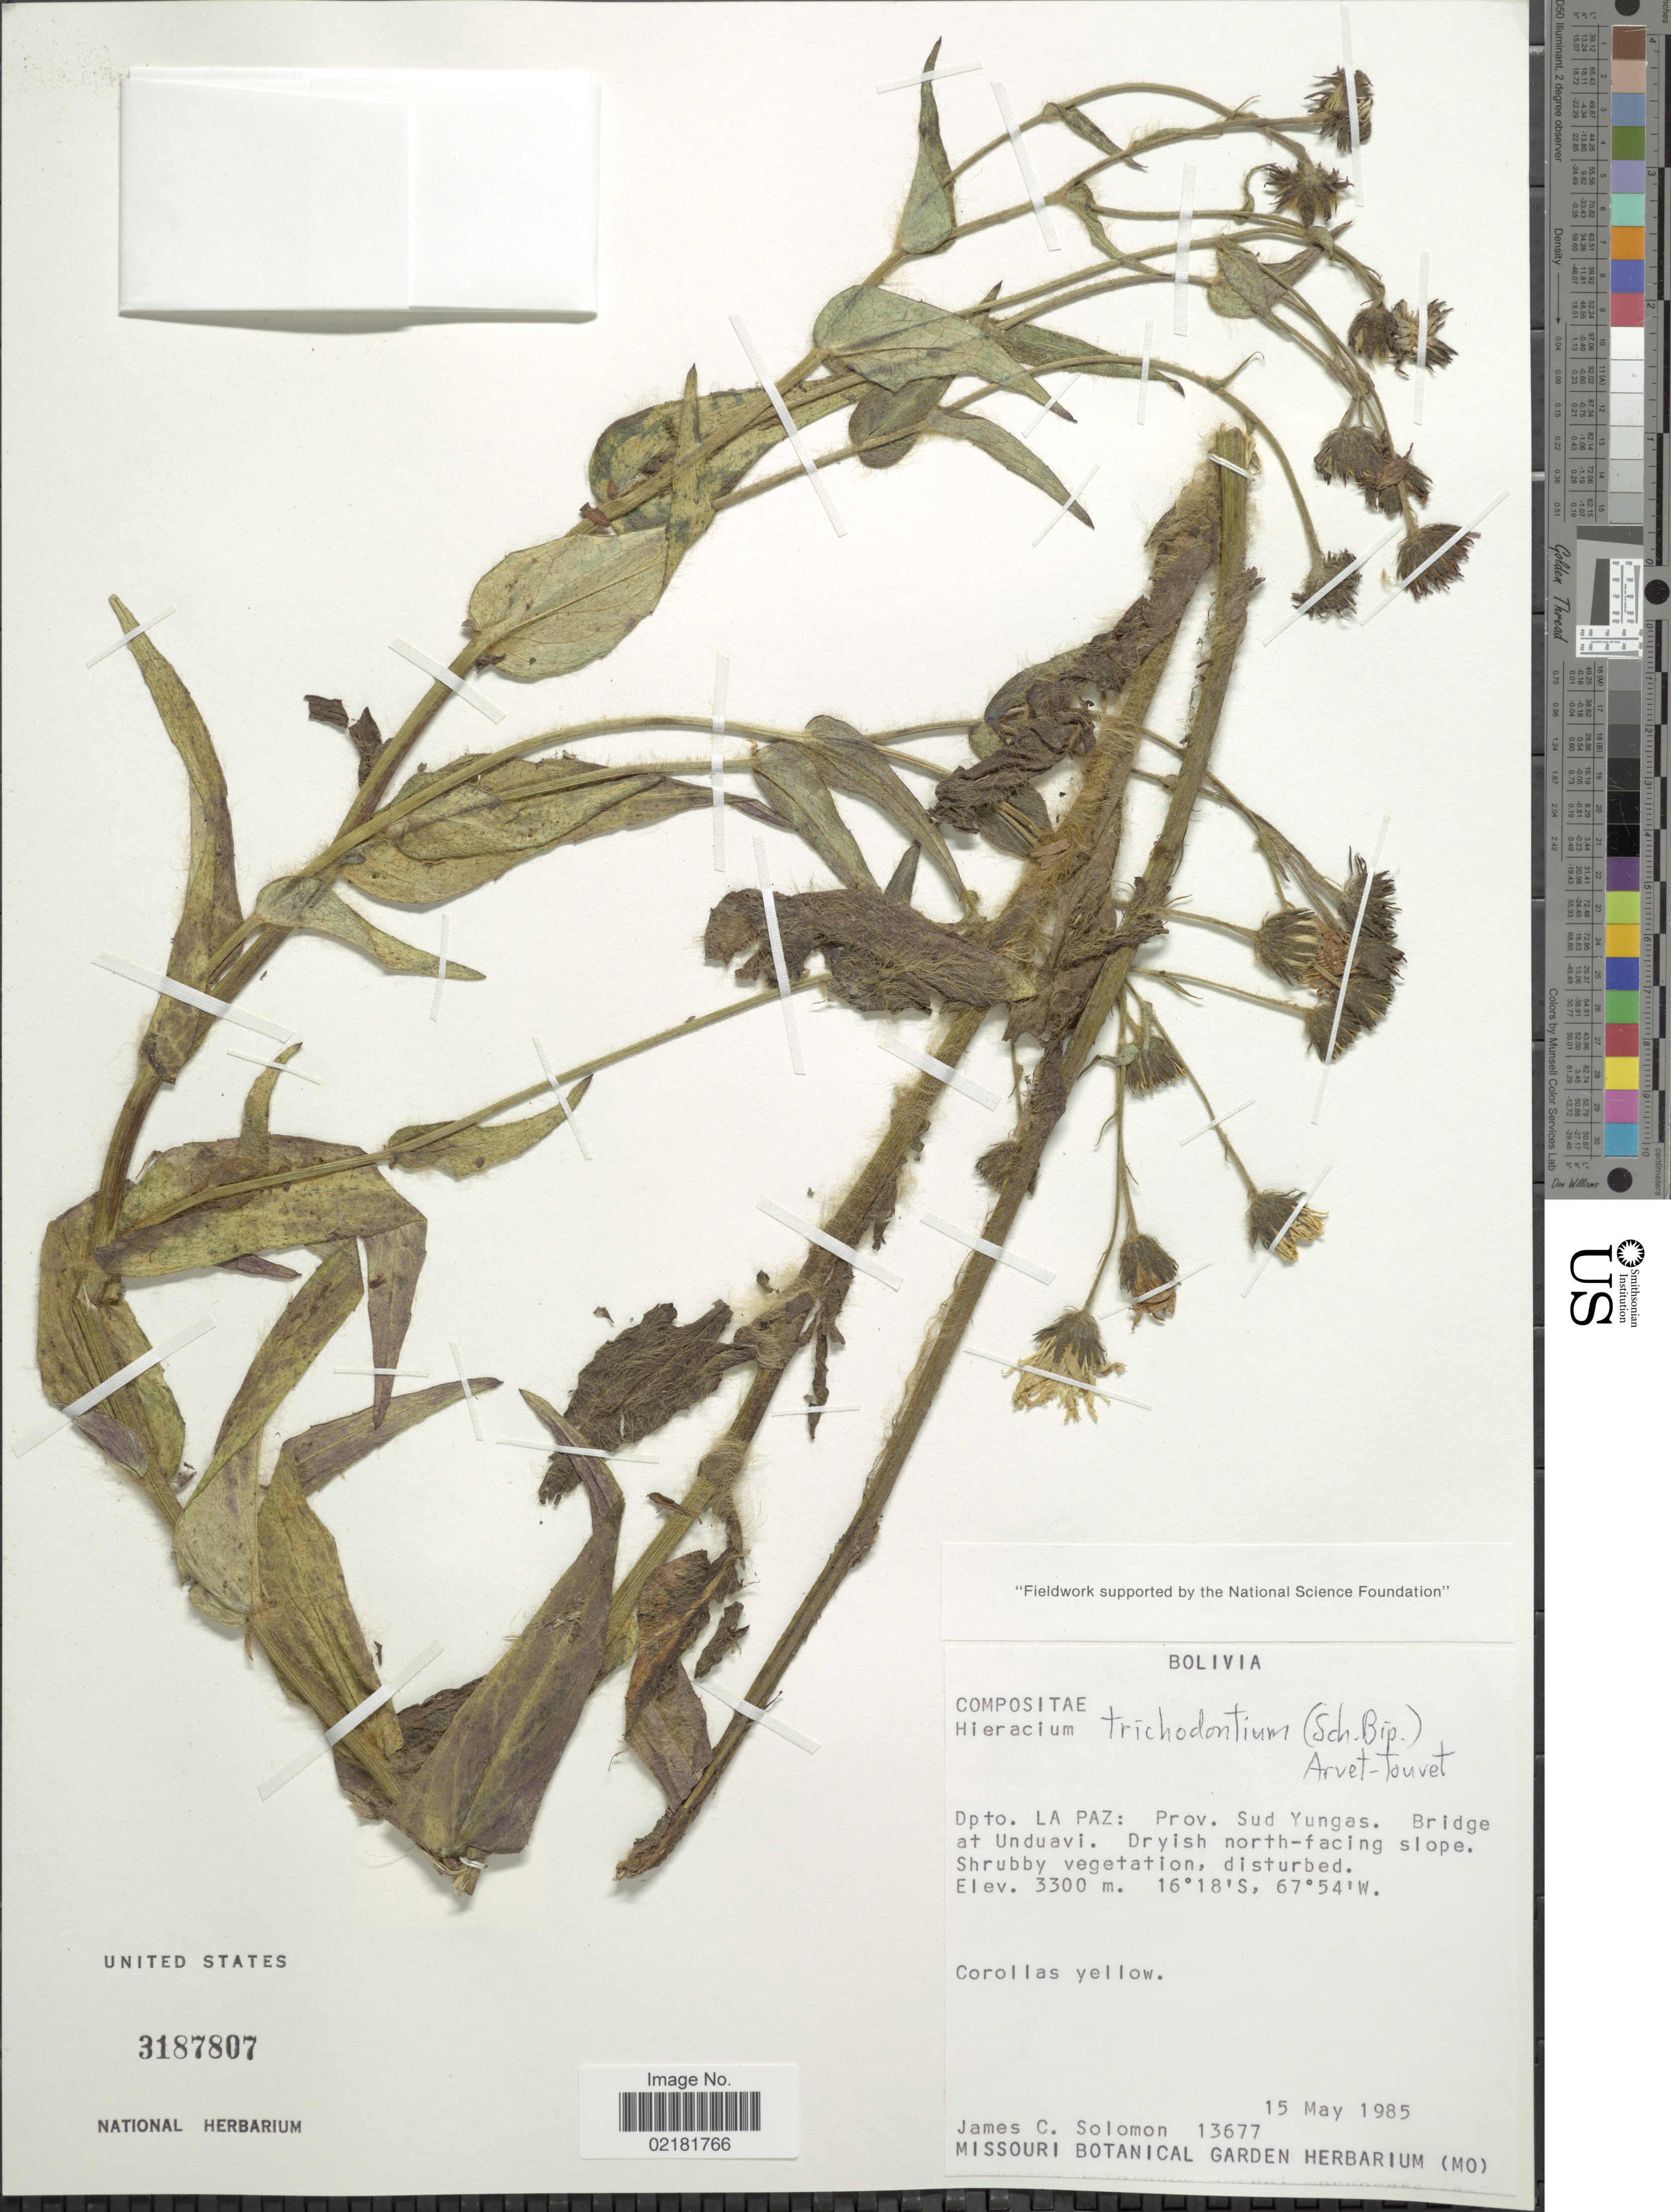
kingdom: Plantae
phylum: Tracheophyta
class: Magnoliopsida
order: Asterales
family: Asteraceae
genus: Hieracium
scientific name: Hieracium trichodontum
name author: (Sch. Bip.) Arvet-Touvet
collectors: J. C. Solomon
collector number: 13677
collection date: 1985-05-15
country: Bolivia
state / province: La Paz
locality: Prov. Sud Yungas, bridge at Unduavi, dryish north-facing slope.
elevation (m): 3300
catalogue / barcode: US 3187807